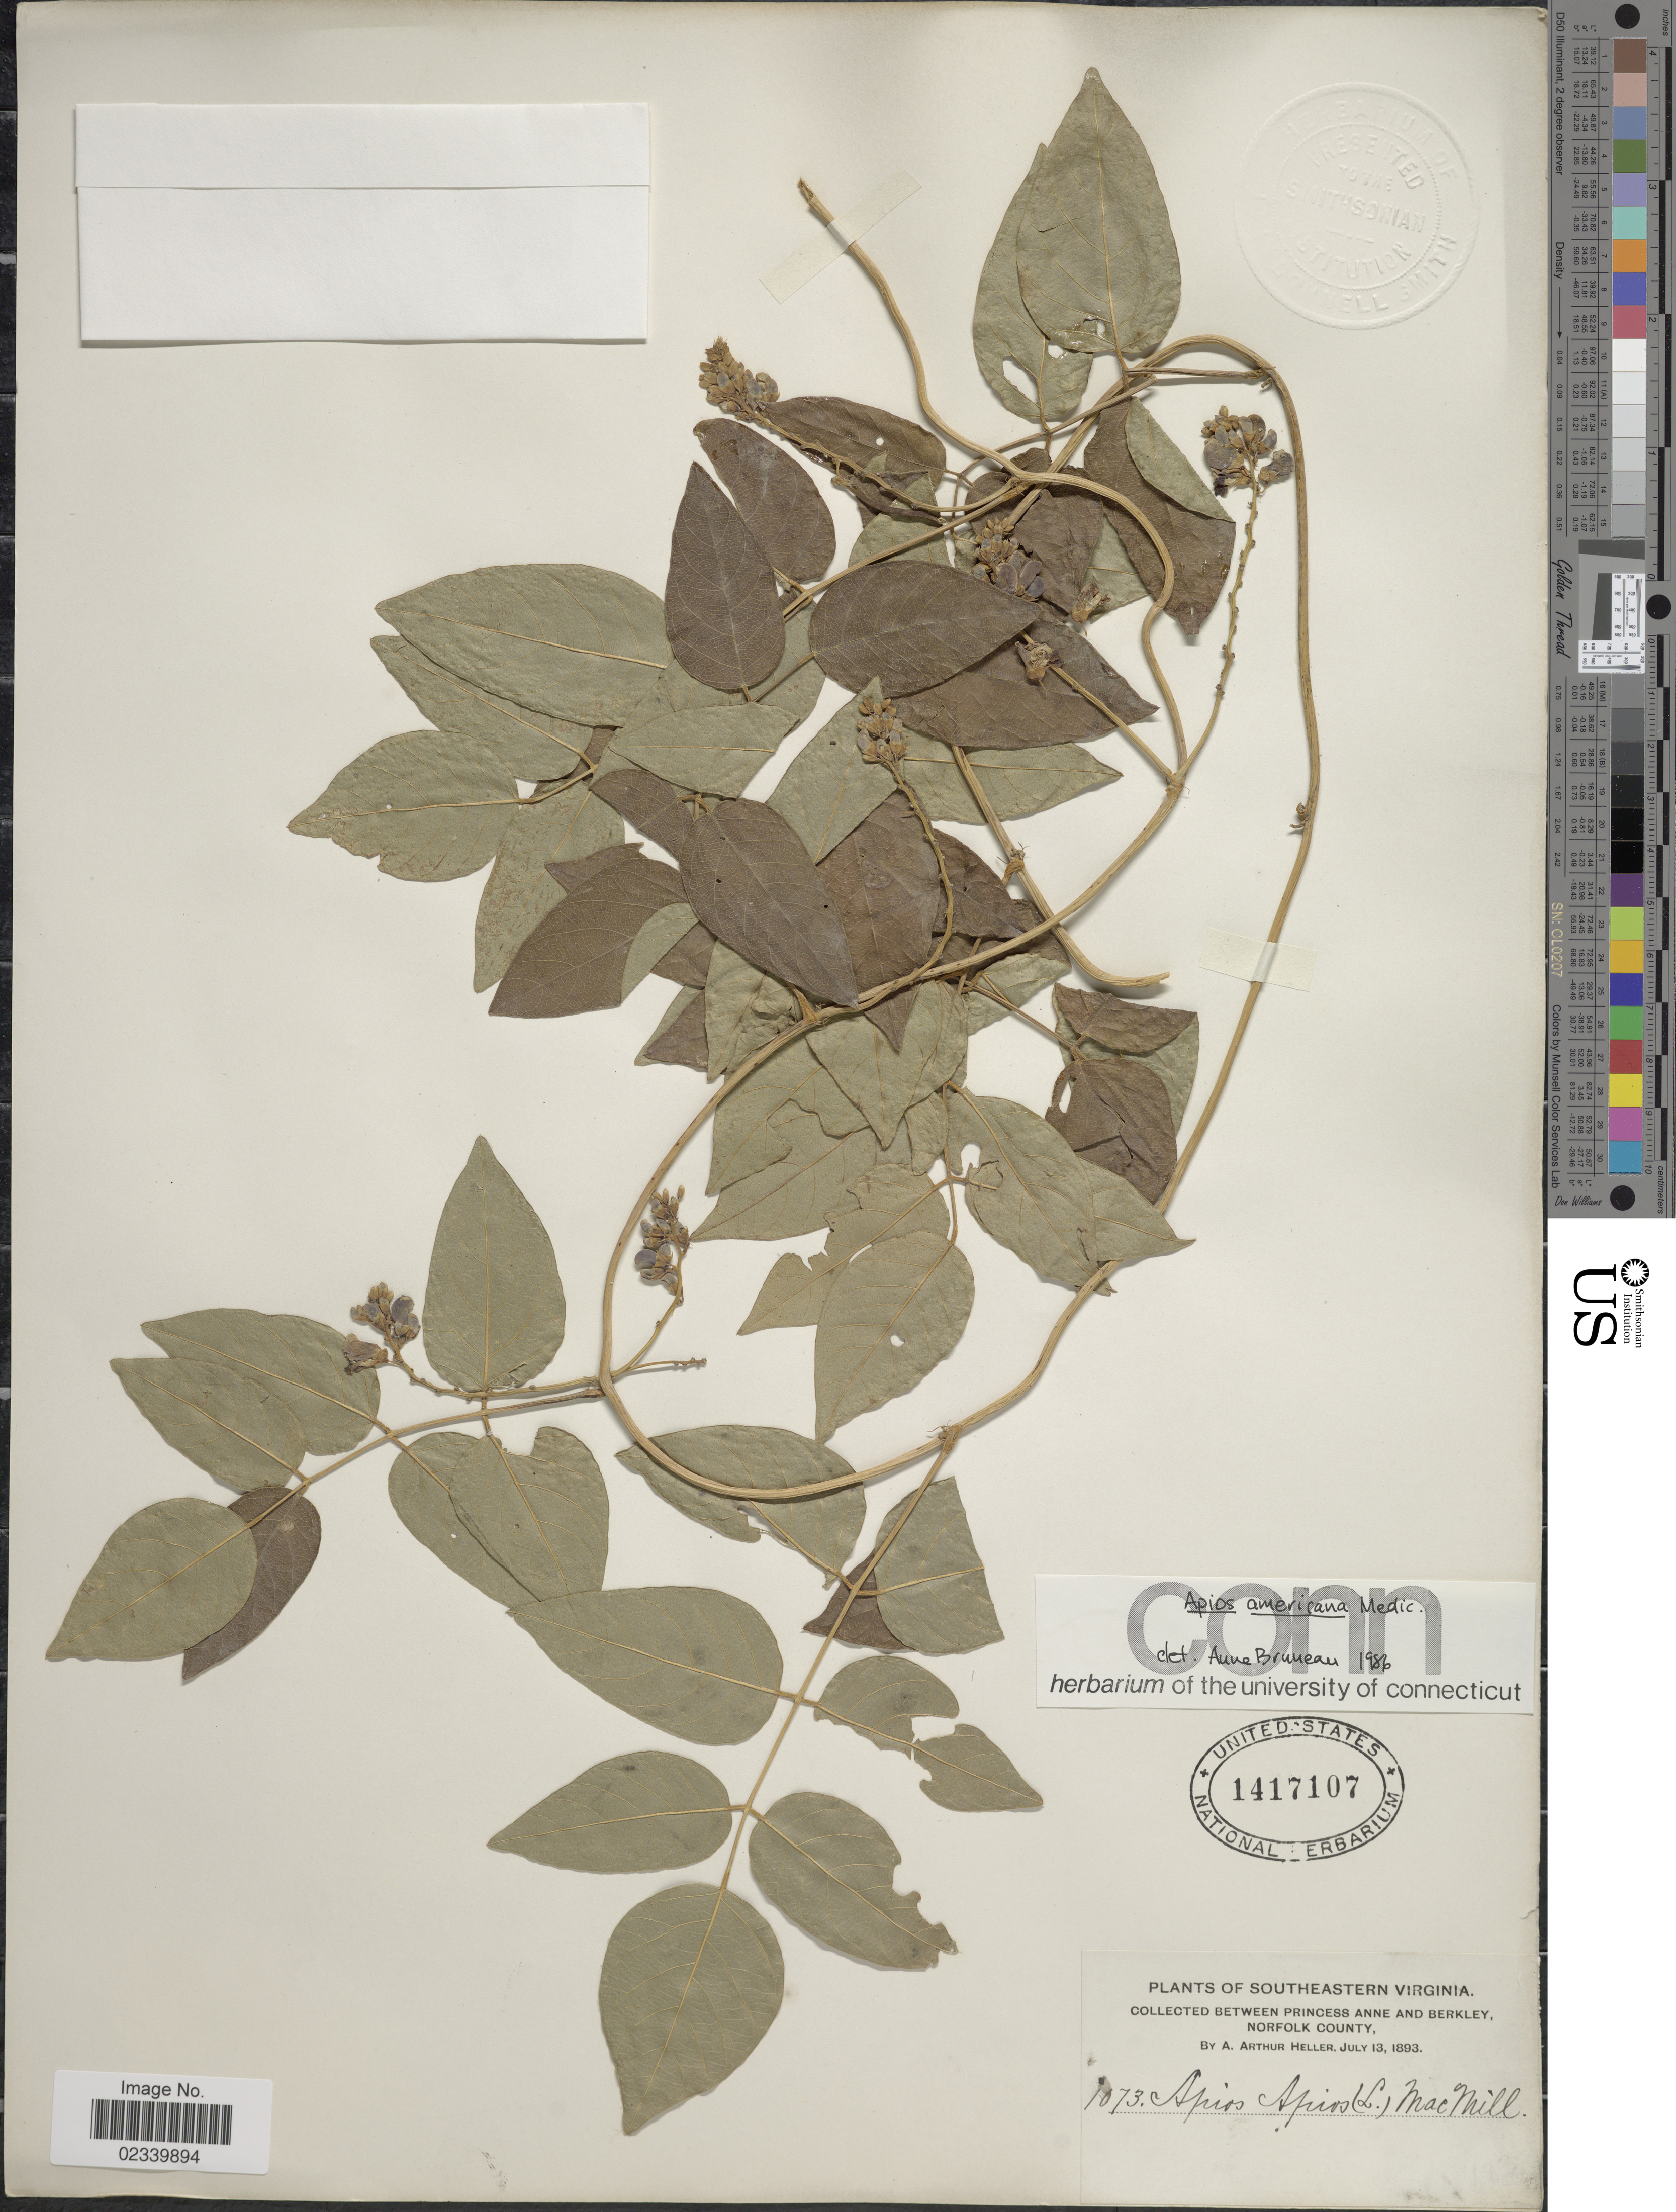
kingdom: Plantae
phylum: Tracheophyta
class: Magnoliopsida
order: Fabales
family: Fabaceae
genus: Apios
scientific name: Apios americana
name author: Medik.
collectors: A. A. Heller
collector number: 1073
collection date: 1893-07-13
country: United States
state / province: Virginia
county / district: City of Norfolk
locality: Southeastern Virginia, Between Princess Anne and Berkley, Norfolk County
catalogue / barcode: US 1417107